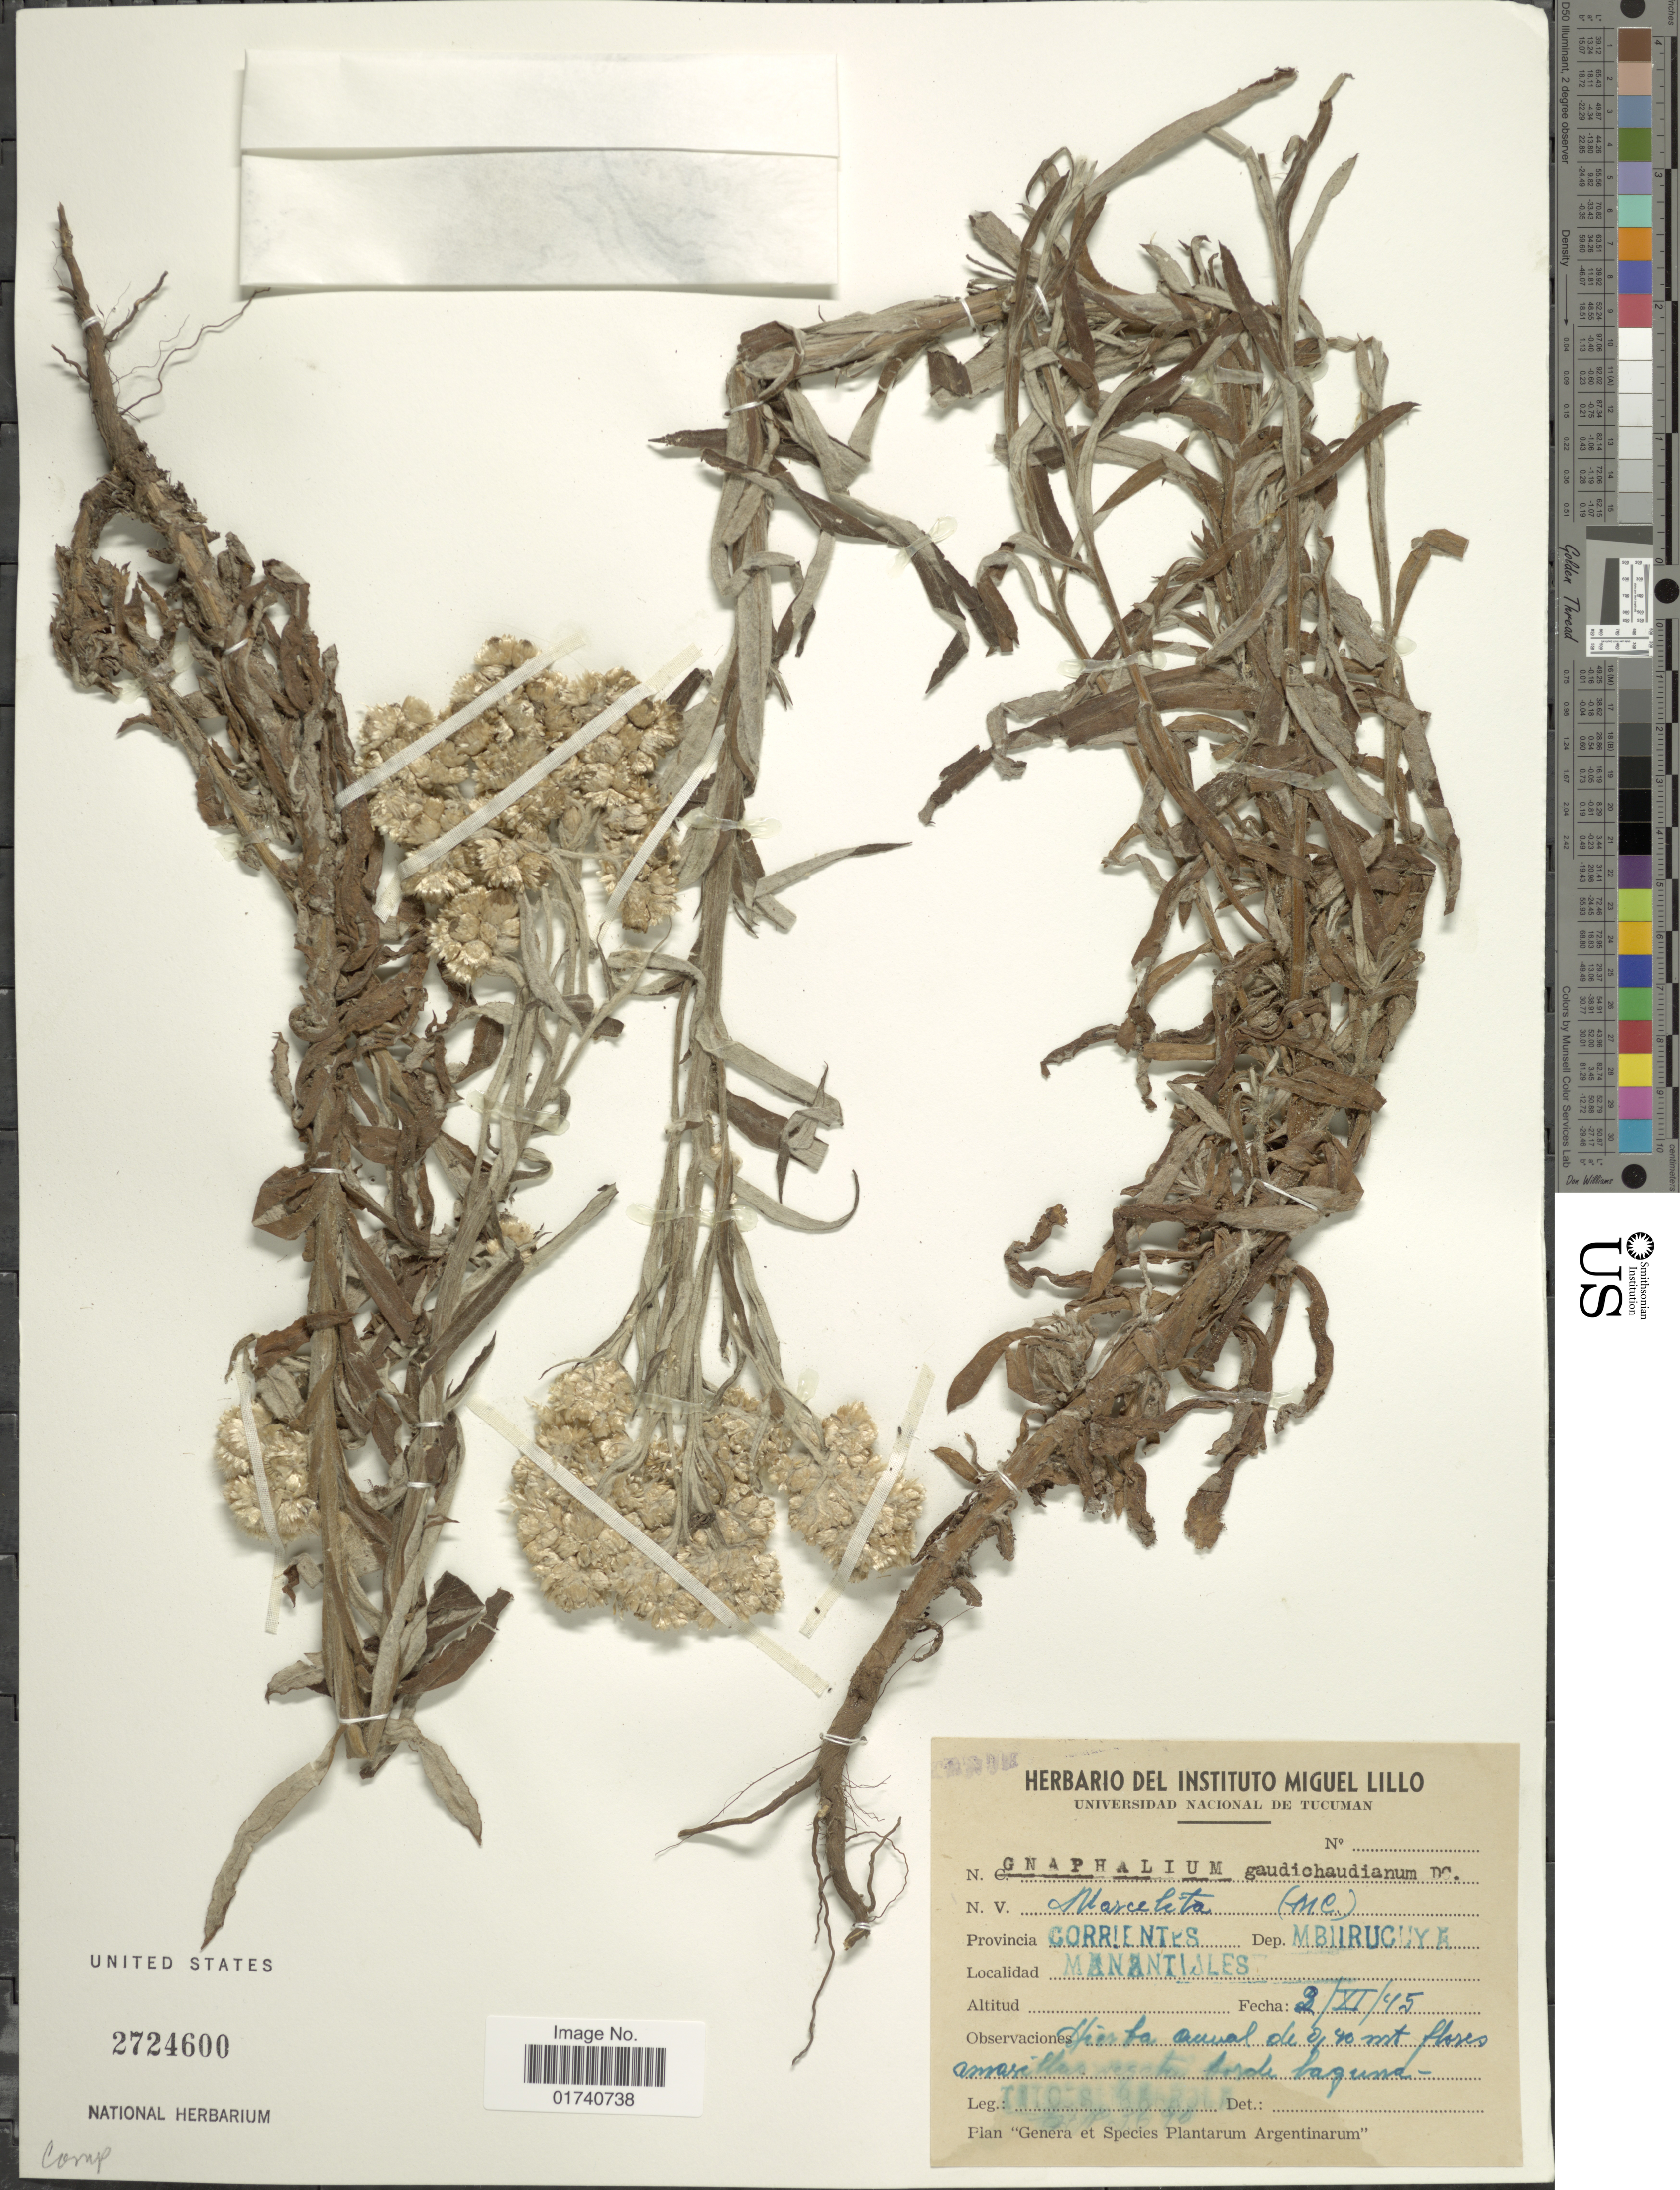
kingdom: Plantae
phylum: Tracheophyta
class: Magnoliopsida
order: Asterales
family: Asteraceae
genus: Pseudognaphalium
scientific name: Pseudognaphalium gaudichaudianum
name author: (DC.) Anderb.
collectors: T. Ibarrola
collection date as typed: Transcribed d/m/y: 2/11/45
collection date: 1945-11-02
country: Argentina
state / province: Corrientes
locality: Provincia Corrientes. Dep. Mburucuya. Manantiales.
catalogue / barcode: US 2724600